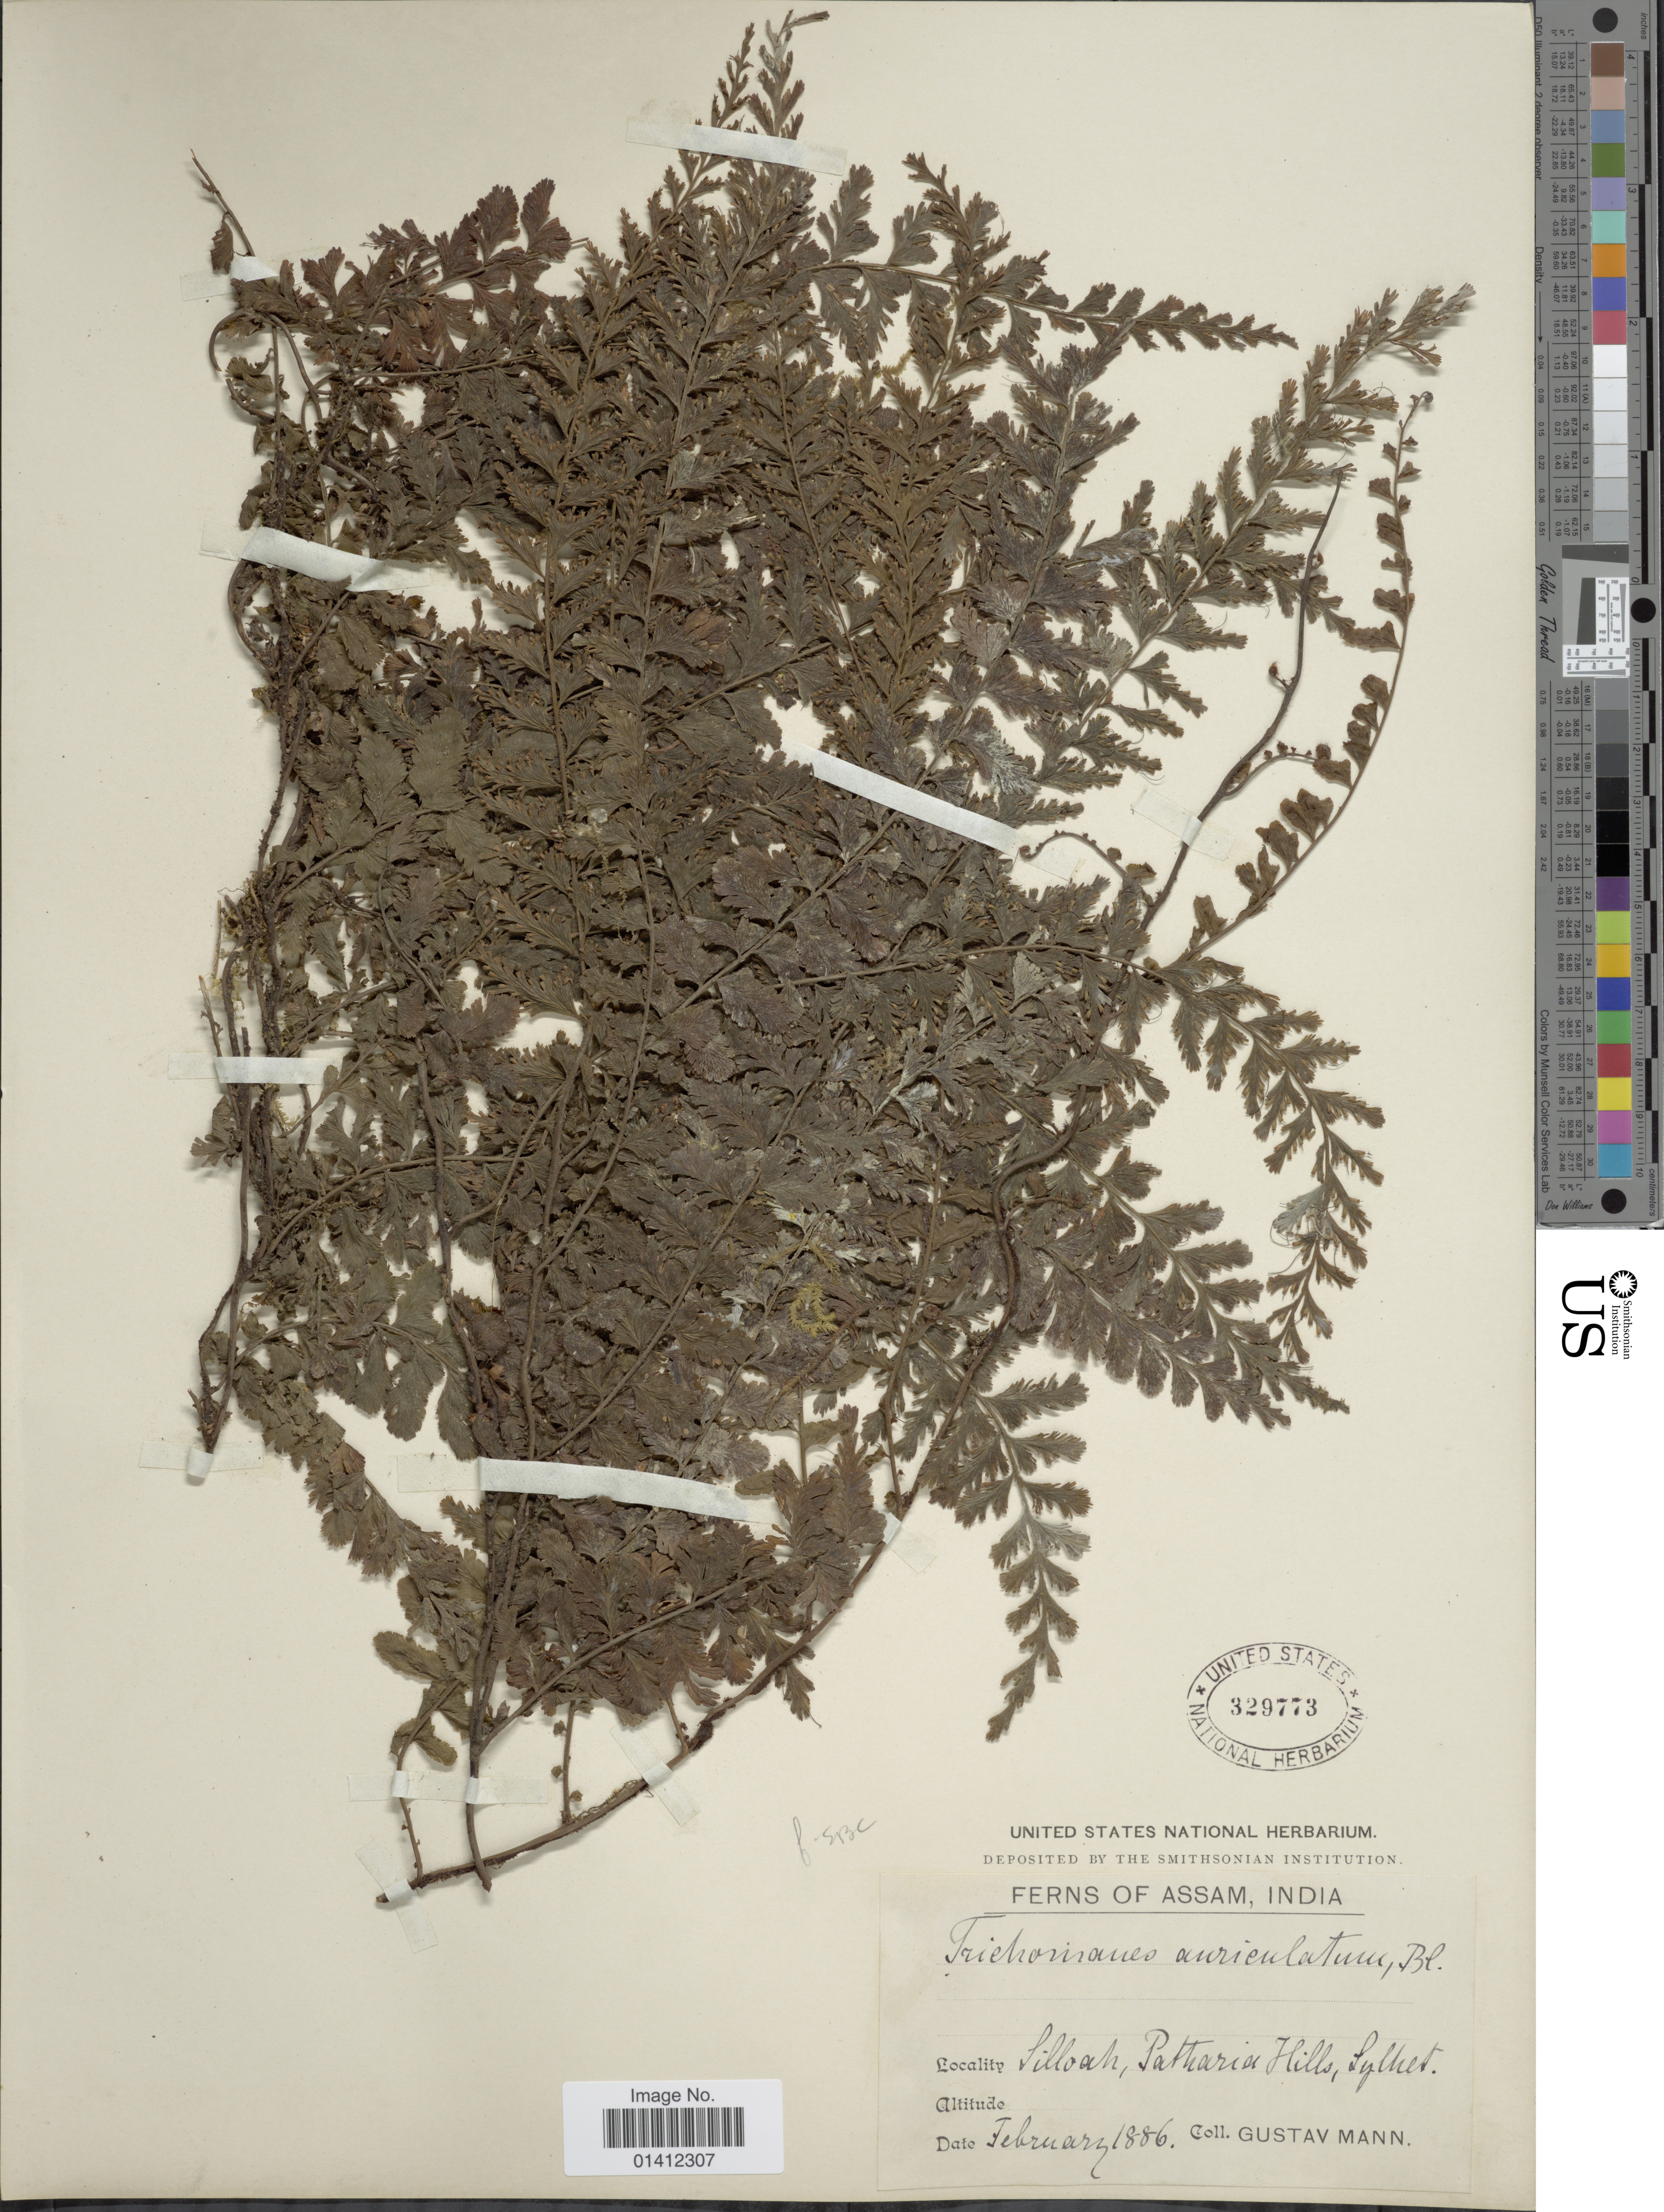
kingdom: Plantae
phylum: Tracheophyta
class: Polypodiopsida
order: Hymenophyllales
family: Hymenophyllaceae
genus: Vandenboschia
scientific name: Vandenboschia auriculata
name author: (Blume) Copel.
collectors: G. Mann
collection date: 1886-02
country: Bangladesh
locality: Assam. Patharia Hills, Sylhet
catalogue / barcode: US 329773